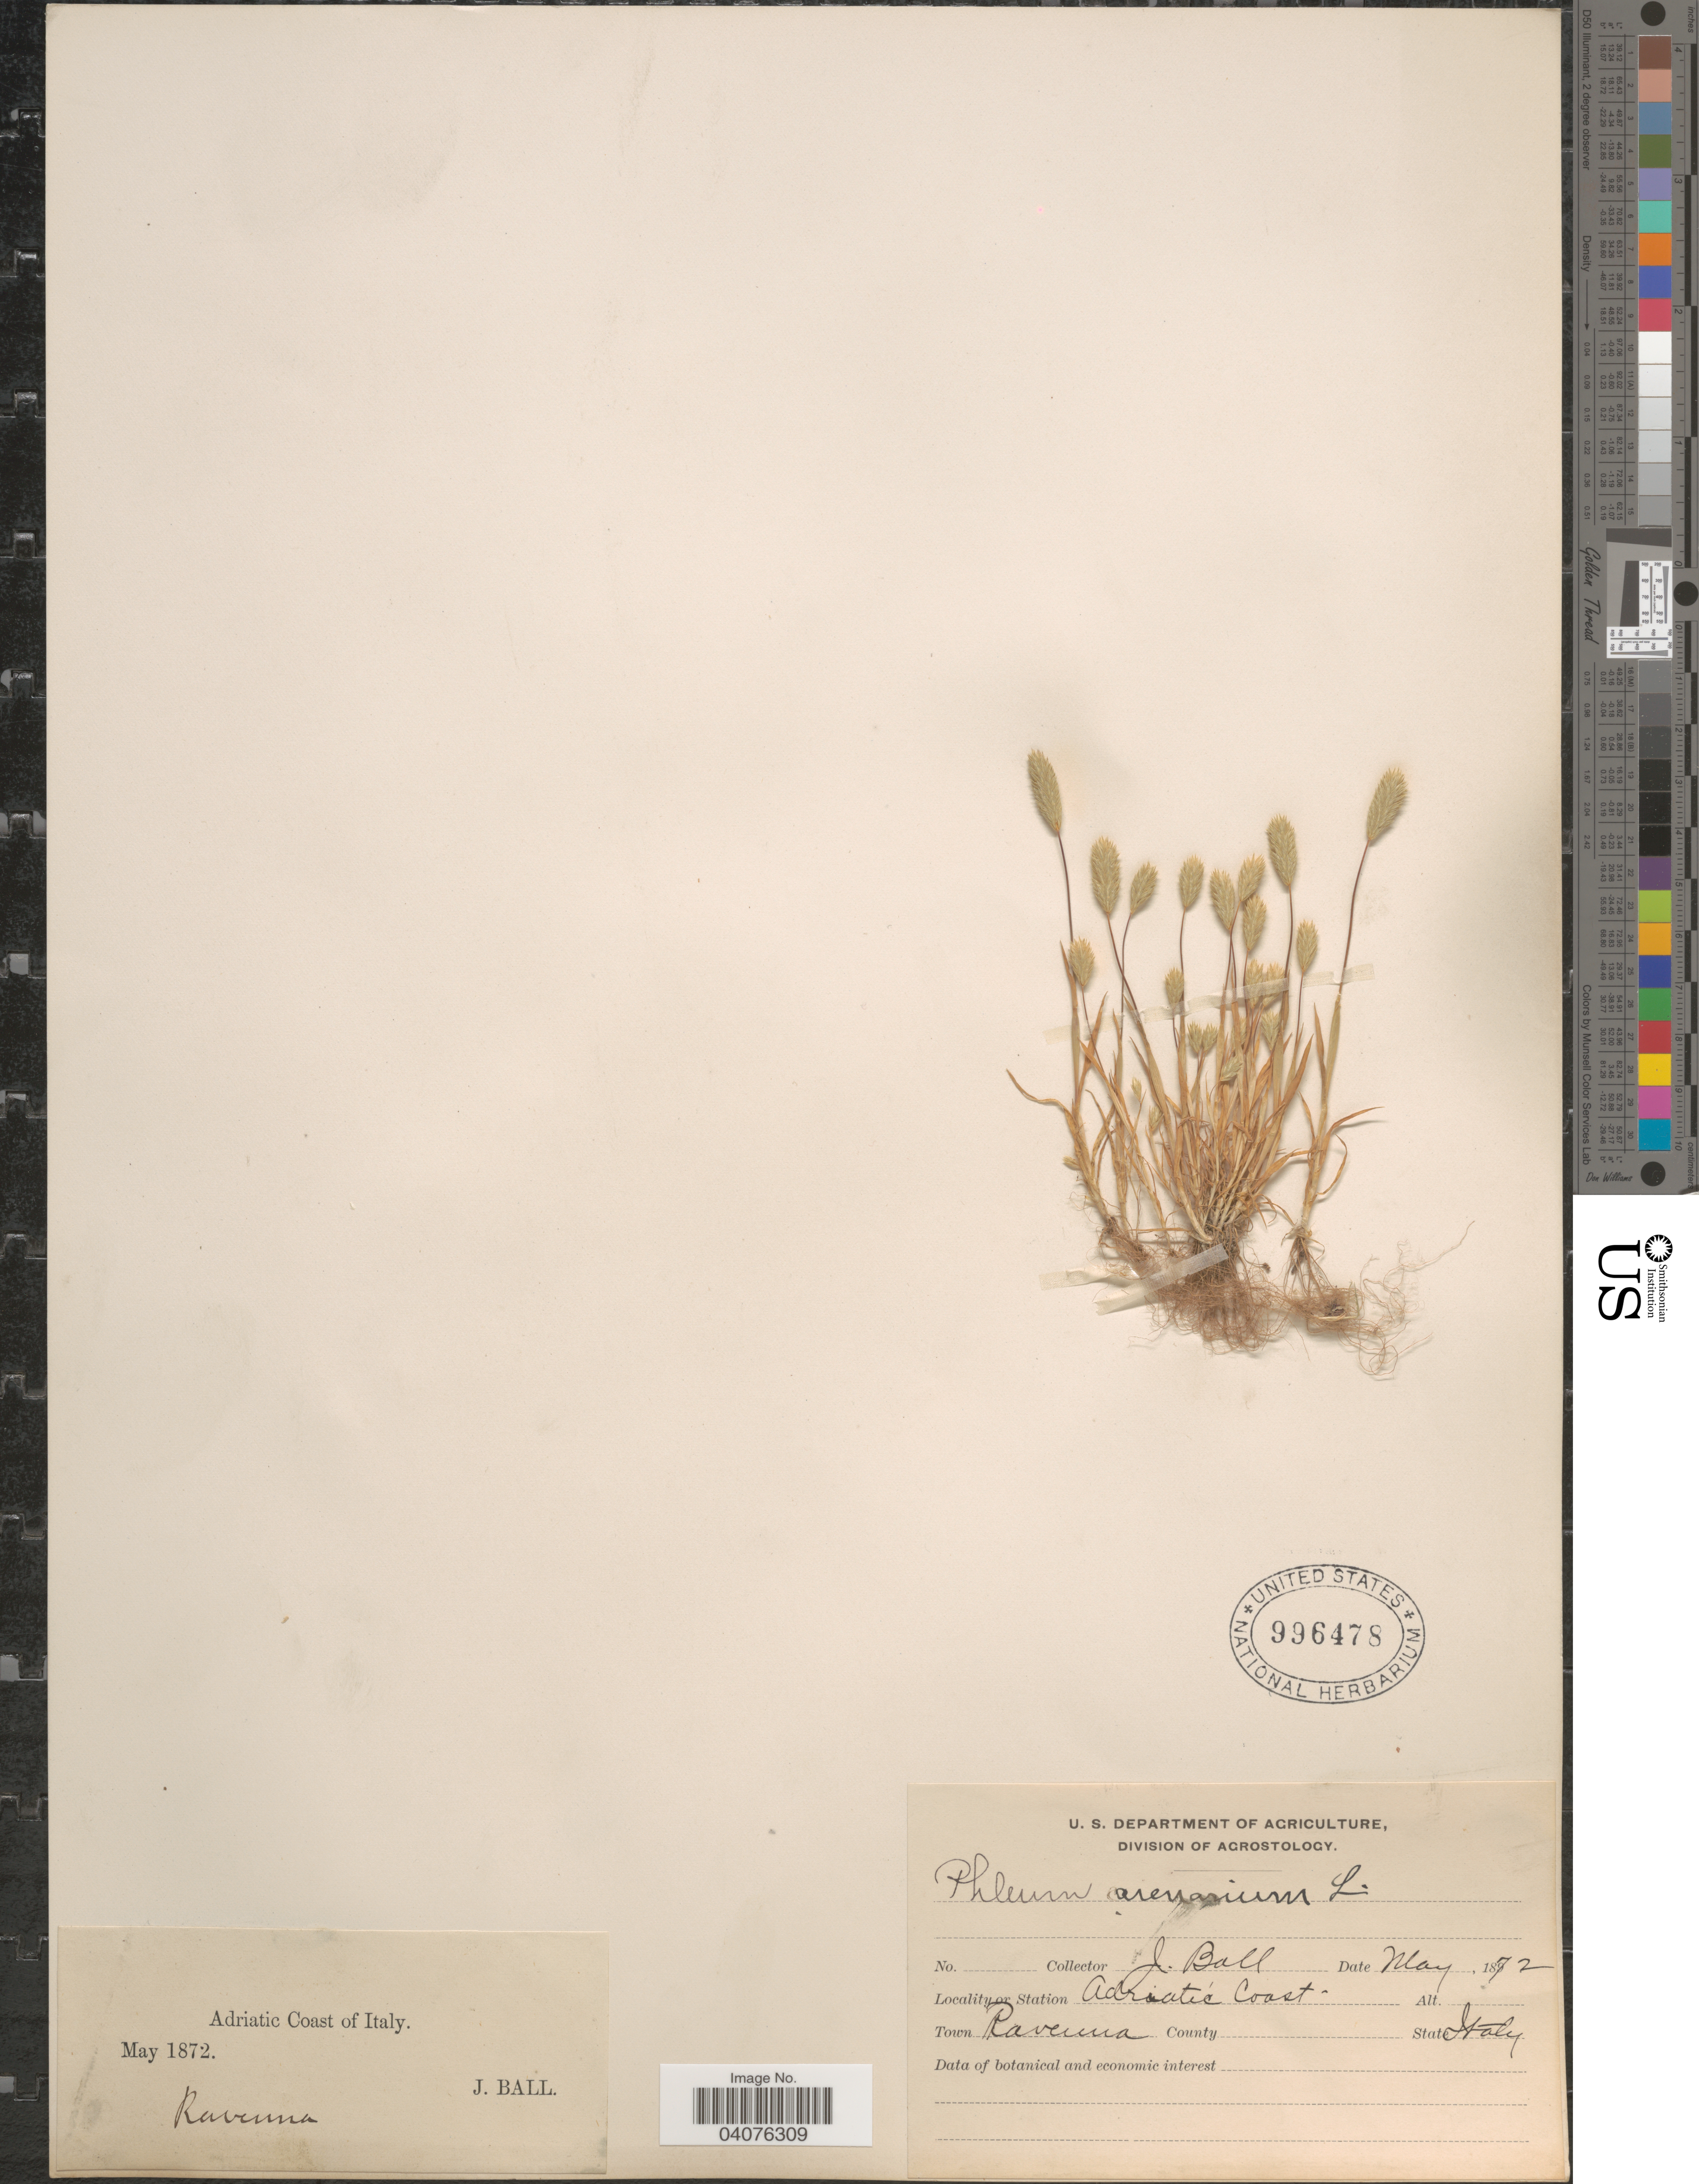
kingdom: Plantae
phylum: Tracheophyta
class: Liliopsida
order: Poales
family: Poaceae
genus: Phleum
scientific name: Phleum arenarium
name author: L.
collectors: J. Ball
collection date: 1872-05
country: Italy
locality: Adriatic Coast. Town Ravenna.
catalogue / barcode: US 996478